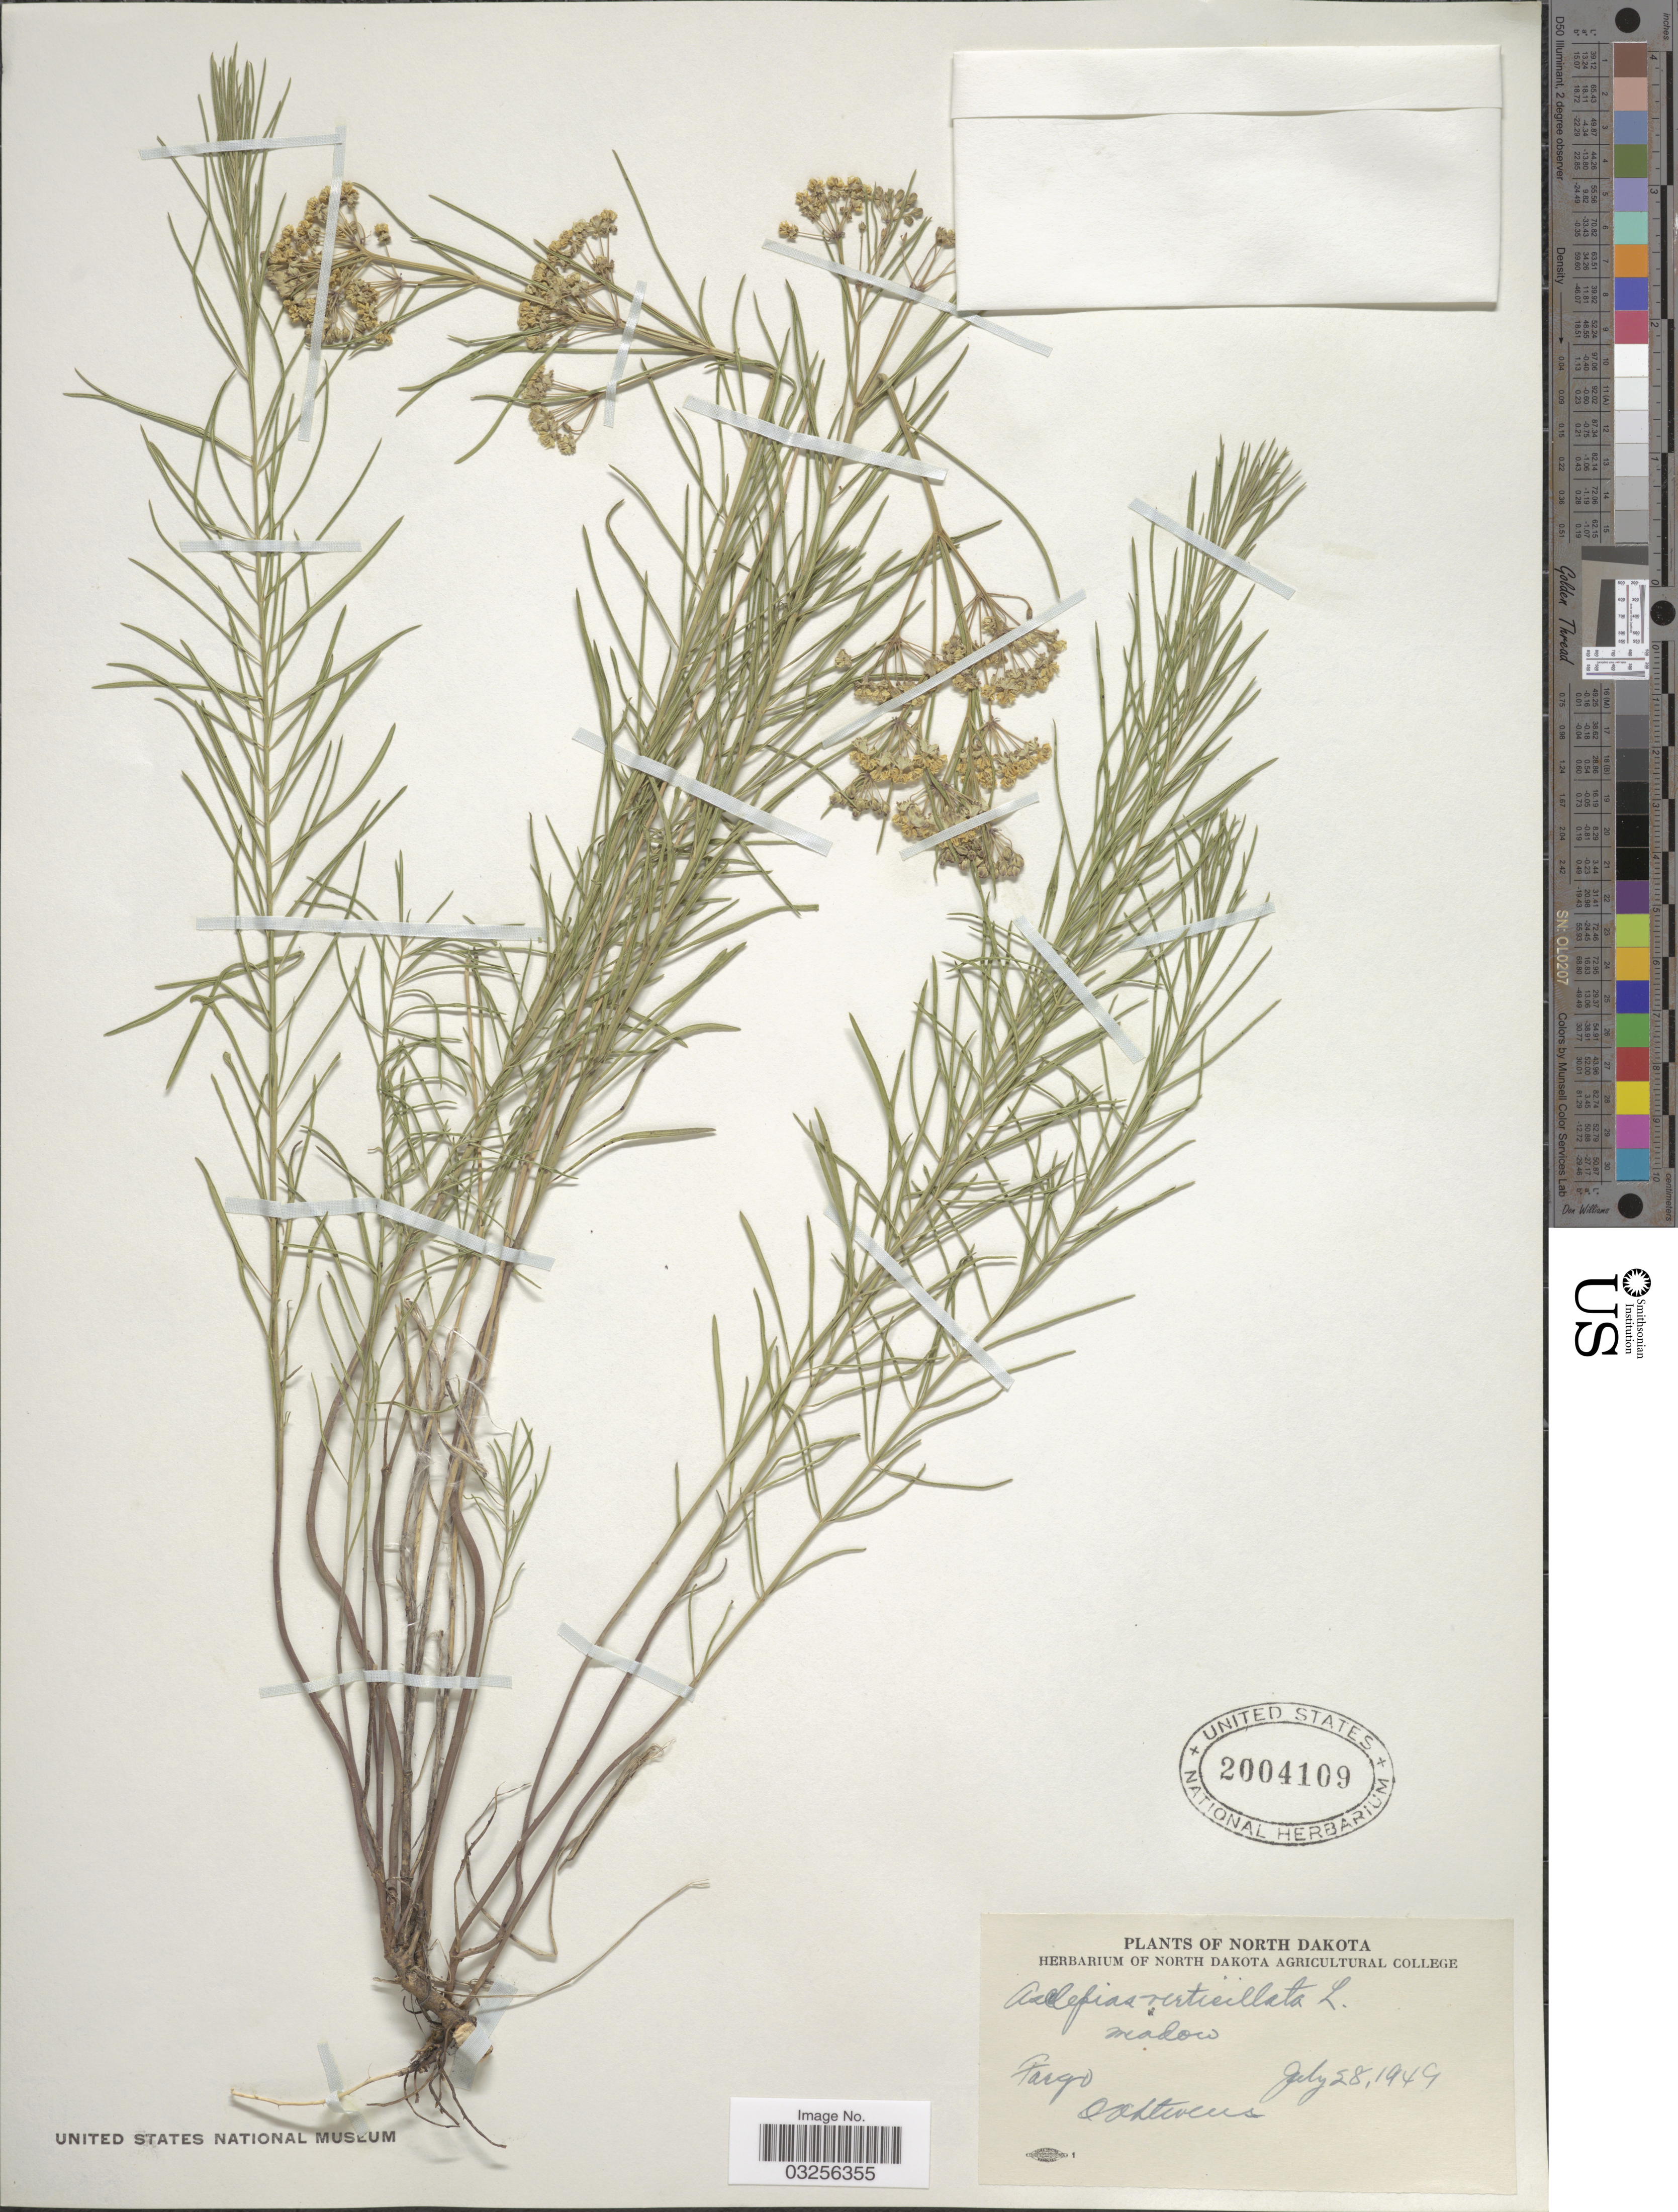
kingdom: Plantae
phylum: Tracheophyta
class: Magnoliopsida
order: Gentianales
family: Apocynaceae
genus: Asclepias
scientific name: Asclepias verticillata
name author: L.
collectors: O. A. Stevens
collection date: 1949-07-28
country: United States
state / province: North Dakota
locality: Fargo.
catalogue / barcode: US 2004109